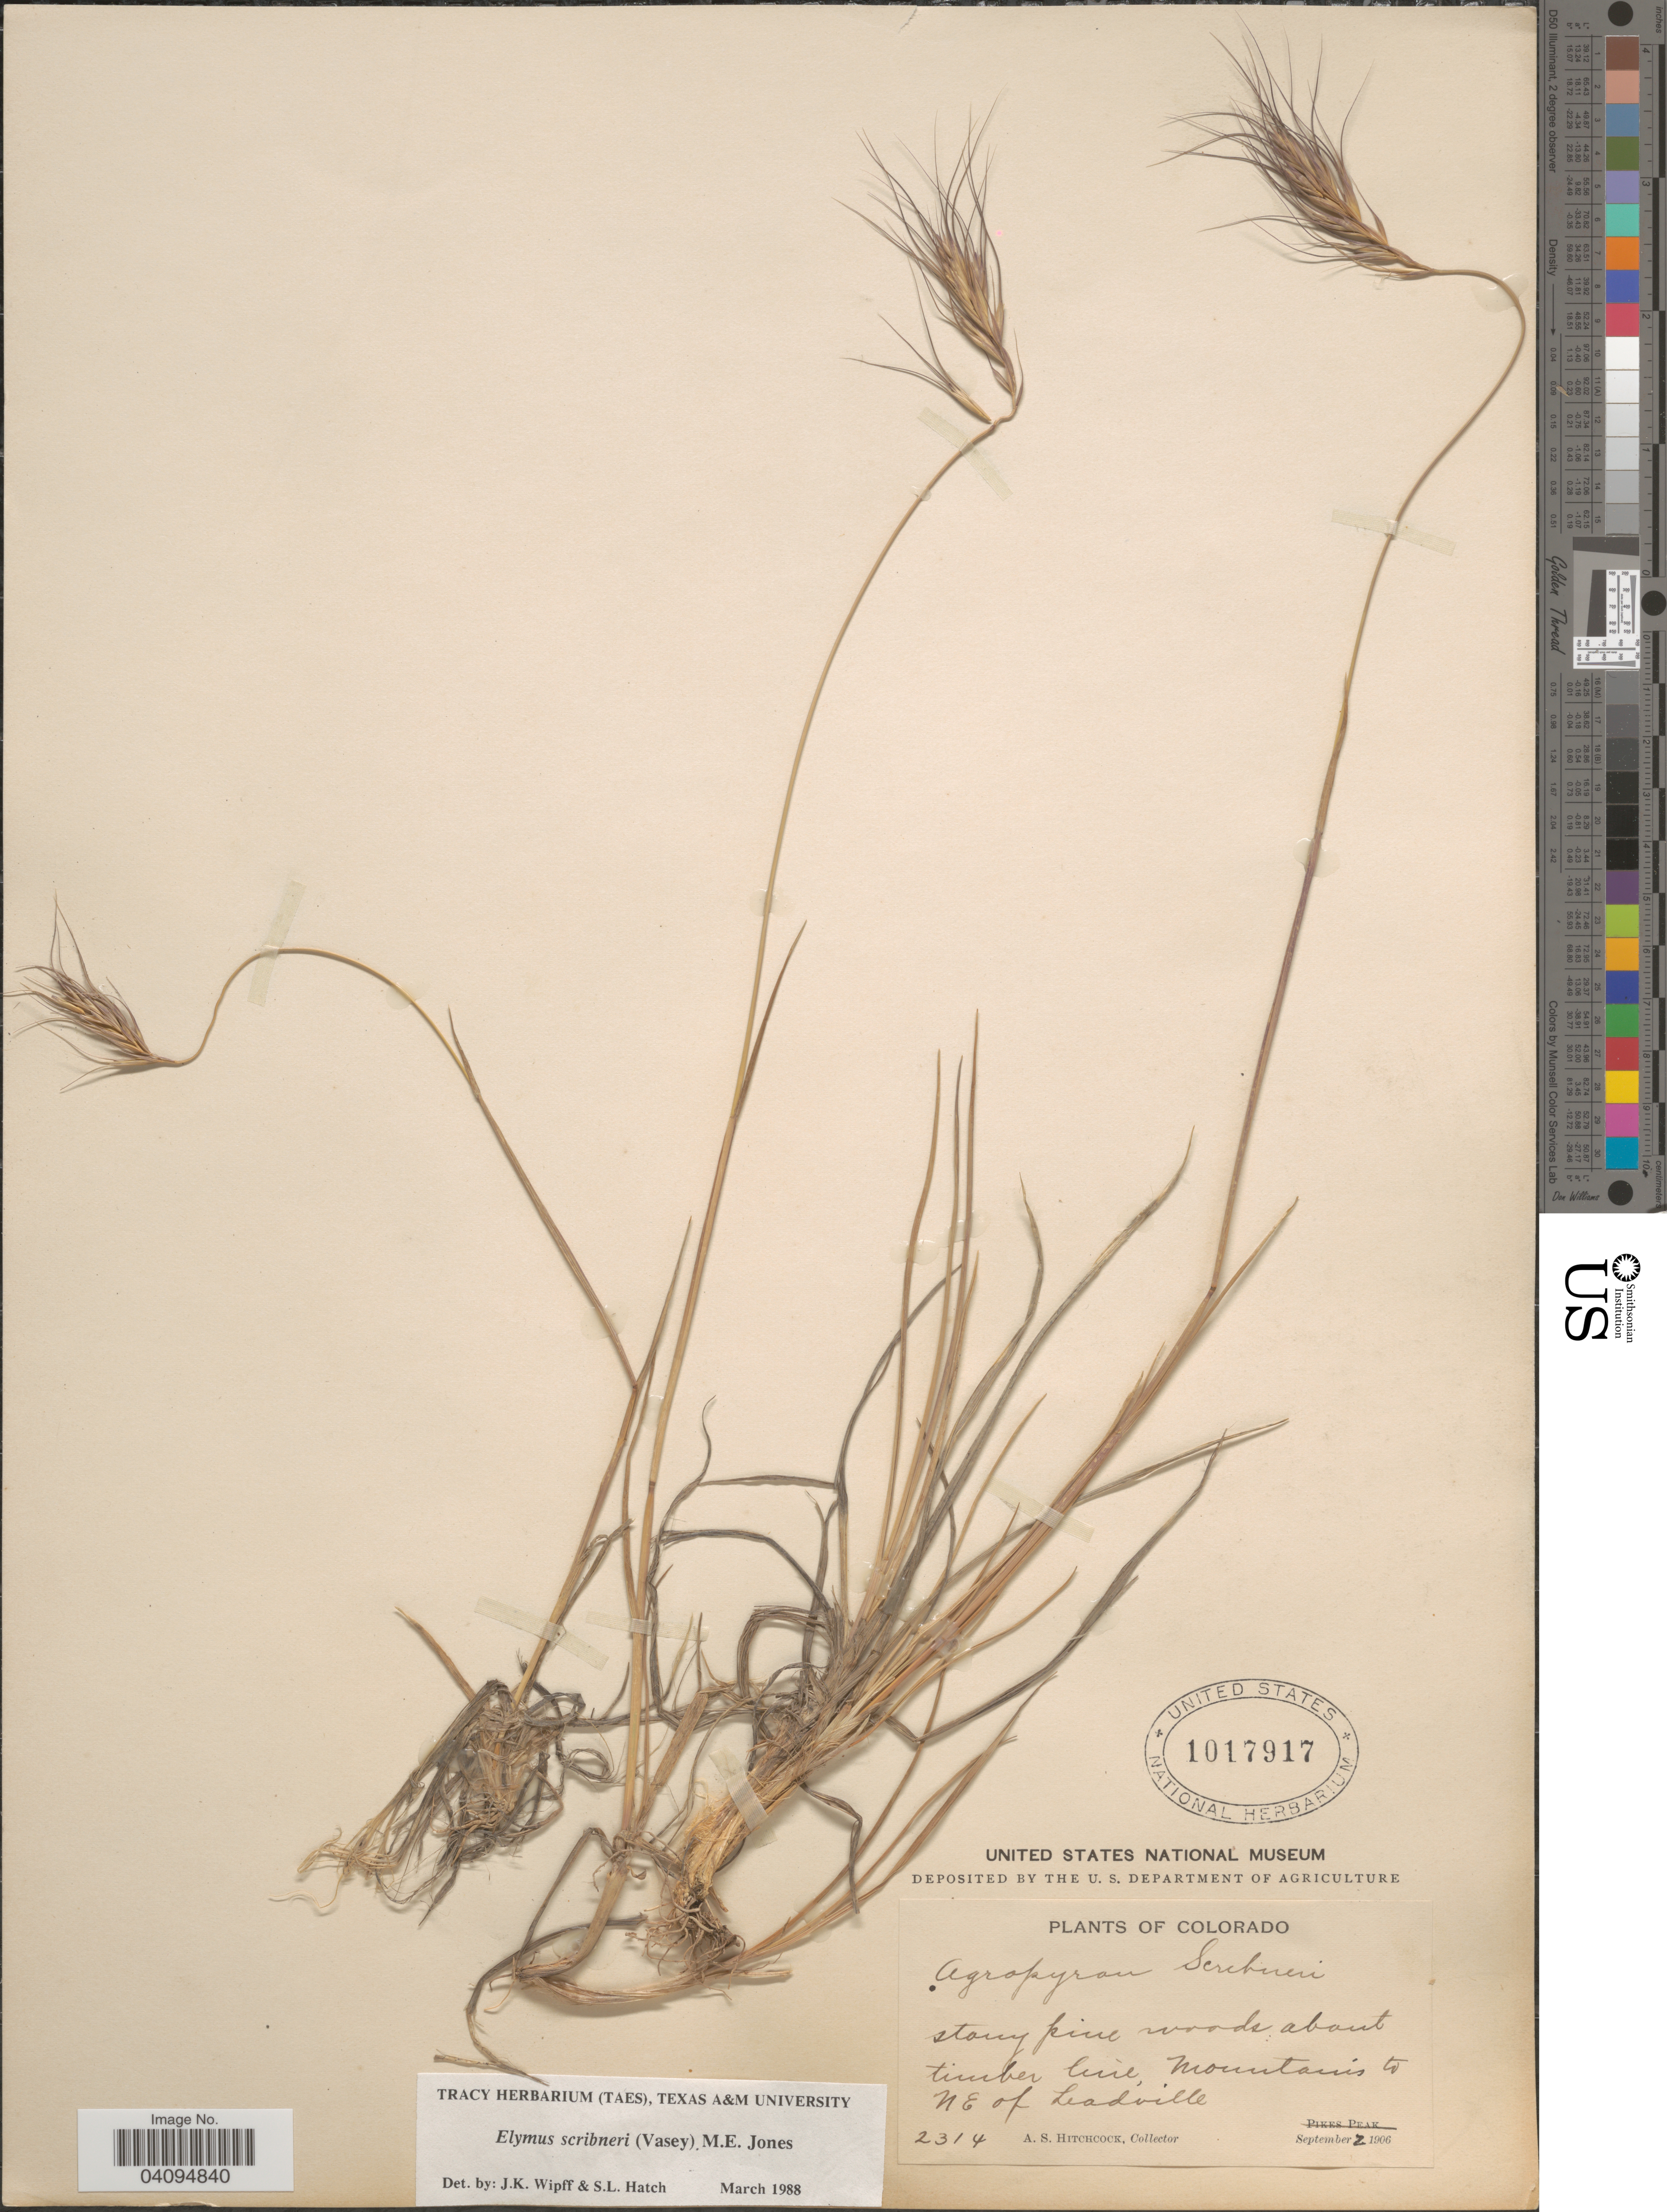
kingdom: Plantae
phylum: Tracheophyta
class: Liliopsida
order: Poales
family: Poaceae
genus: Elymus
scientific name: Elymus scribneri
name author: (Vasey) M.E. Jones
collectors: A. S. Hitchcock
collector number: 2314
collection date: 1906-09-02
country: United States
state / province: Colorado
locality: Stony pine woods about timber line, mountains to NE of Leadville.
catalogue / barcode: US 1017917